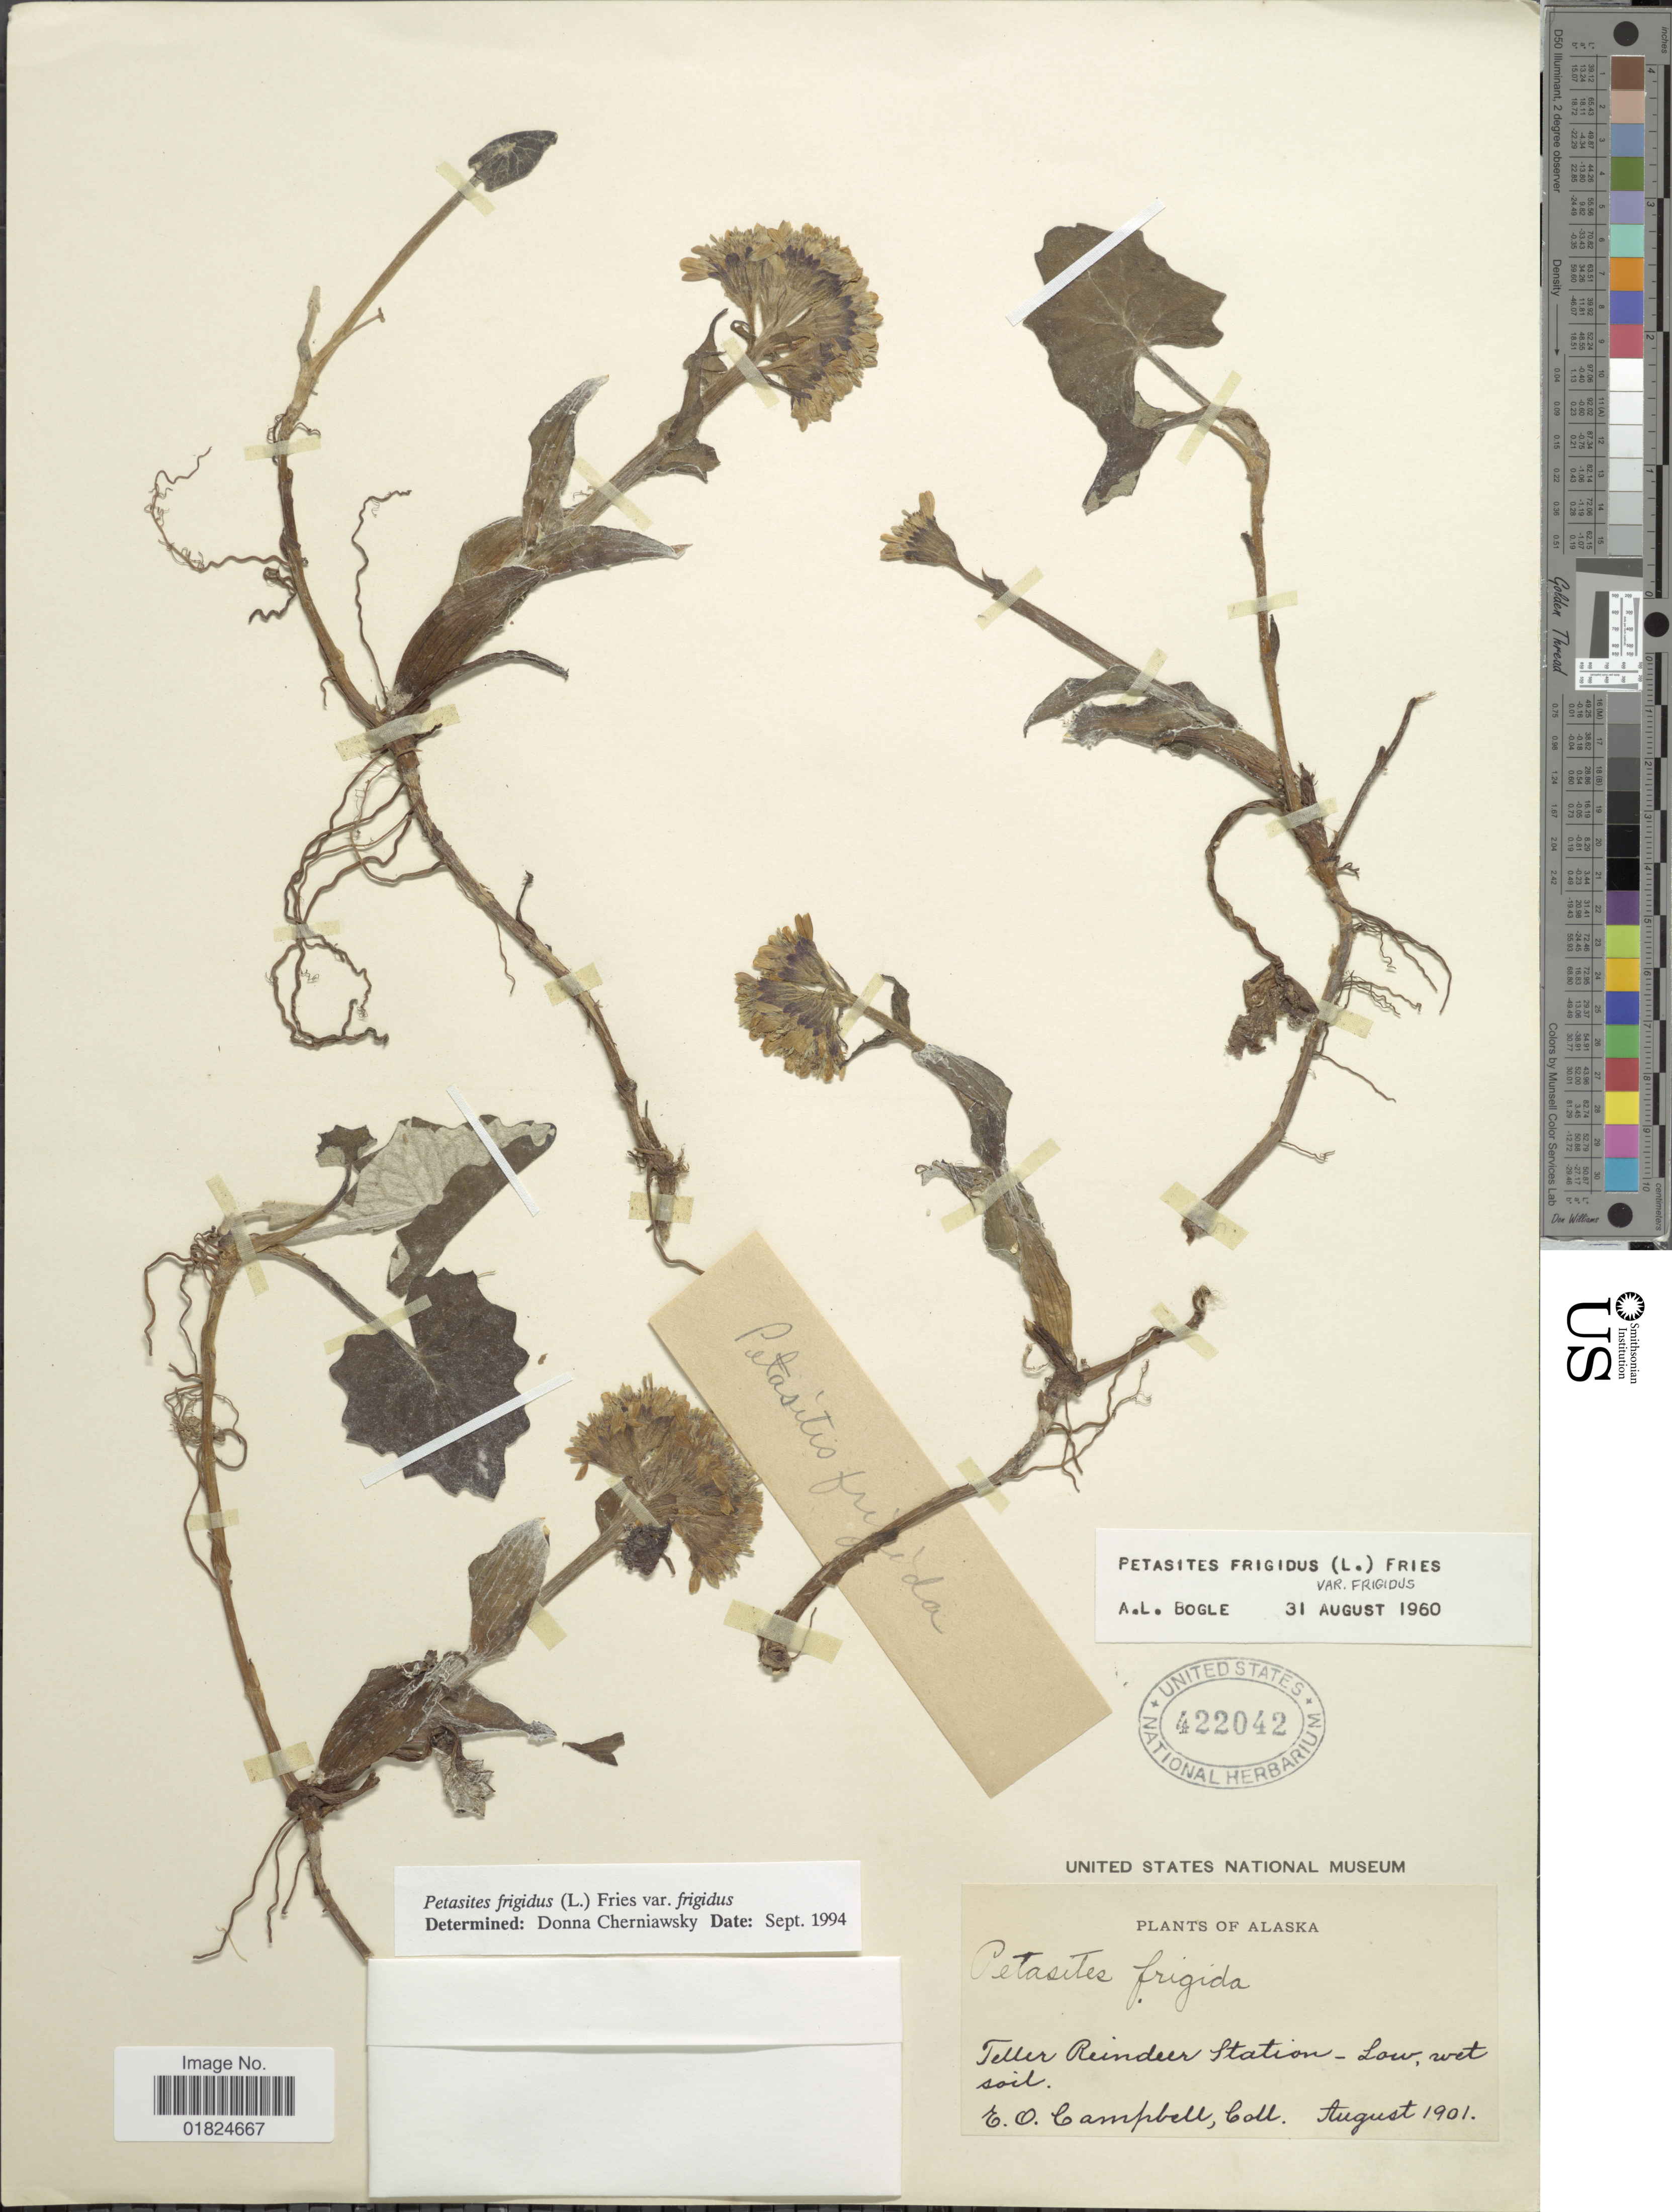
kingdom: Plantae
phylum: Tracheophyta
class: Magnoliopsida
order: Asterales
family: Asteraceae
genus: Petasites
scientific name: Petasites frigidus var. frigidus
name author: (L.) Fr.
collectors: E. Campbell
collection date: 1901-08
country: United States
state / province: Alaska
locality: Teller Reindeer station-Low, wet soil. Alaska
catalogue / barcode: US 422042